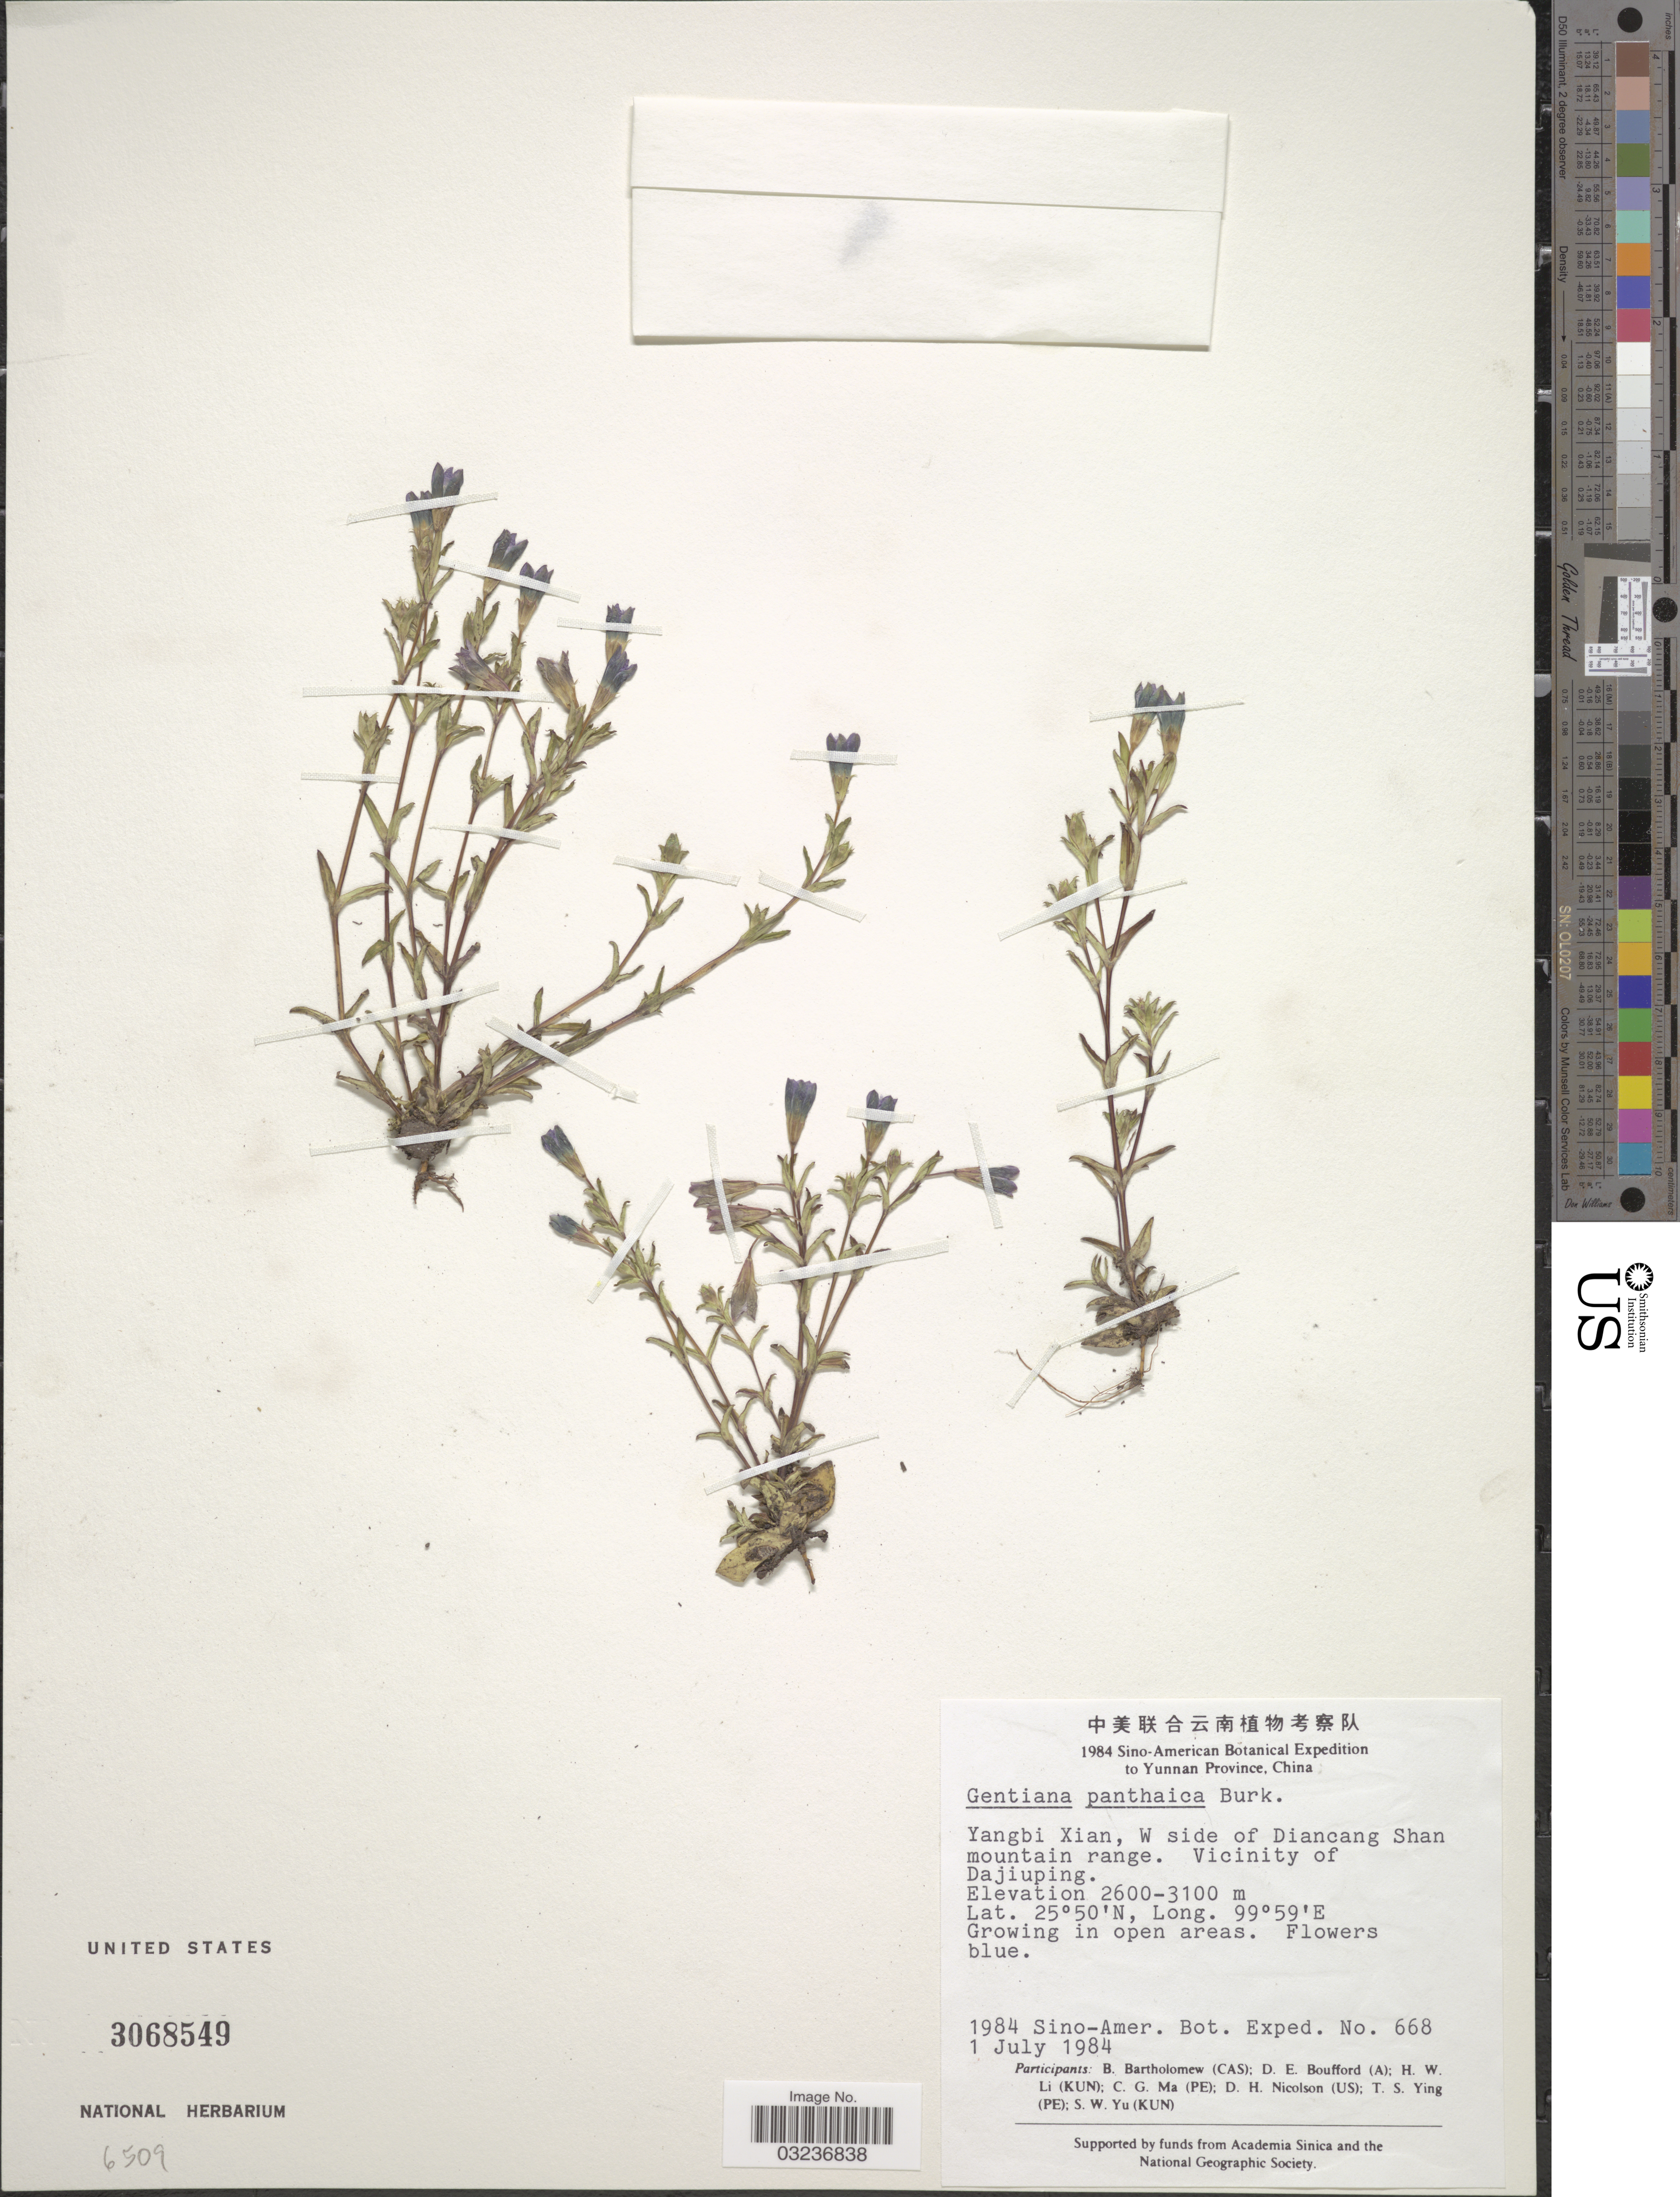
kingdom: Plantae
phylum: Tracheophyta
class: Magnoliopsida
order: Gentianales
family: Gentianaceae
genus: Gentiana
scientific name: Gentiana panthaica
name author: Prain & Burkill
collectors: Sino-Amer. Bot. Exped. 1984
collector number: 668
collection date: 1984-07-01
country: China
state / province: Yunnan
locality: Yangbi Xian, W side of Diancang Shan mountain range, Vicinity of Dajiuping.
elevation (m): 2600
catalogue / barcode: US 3068549